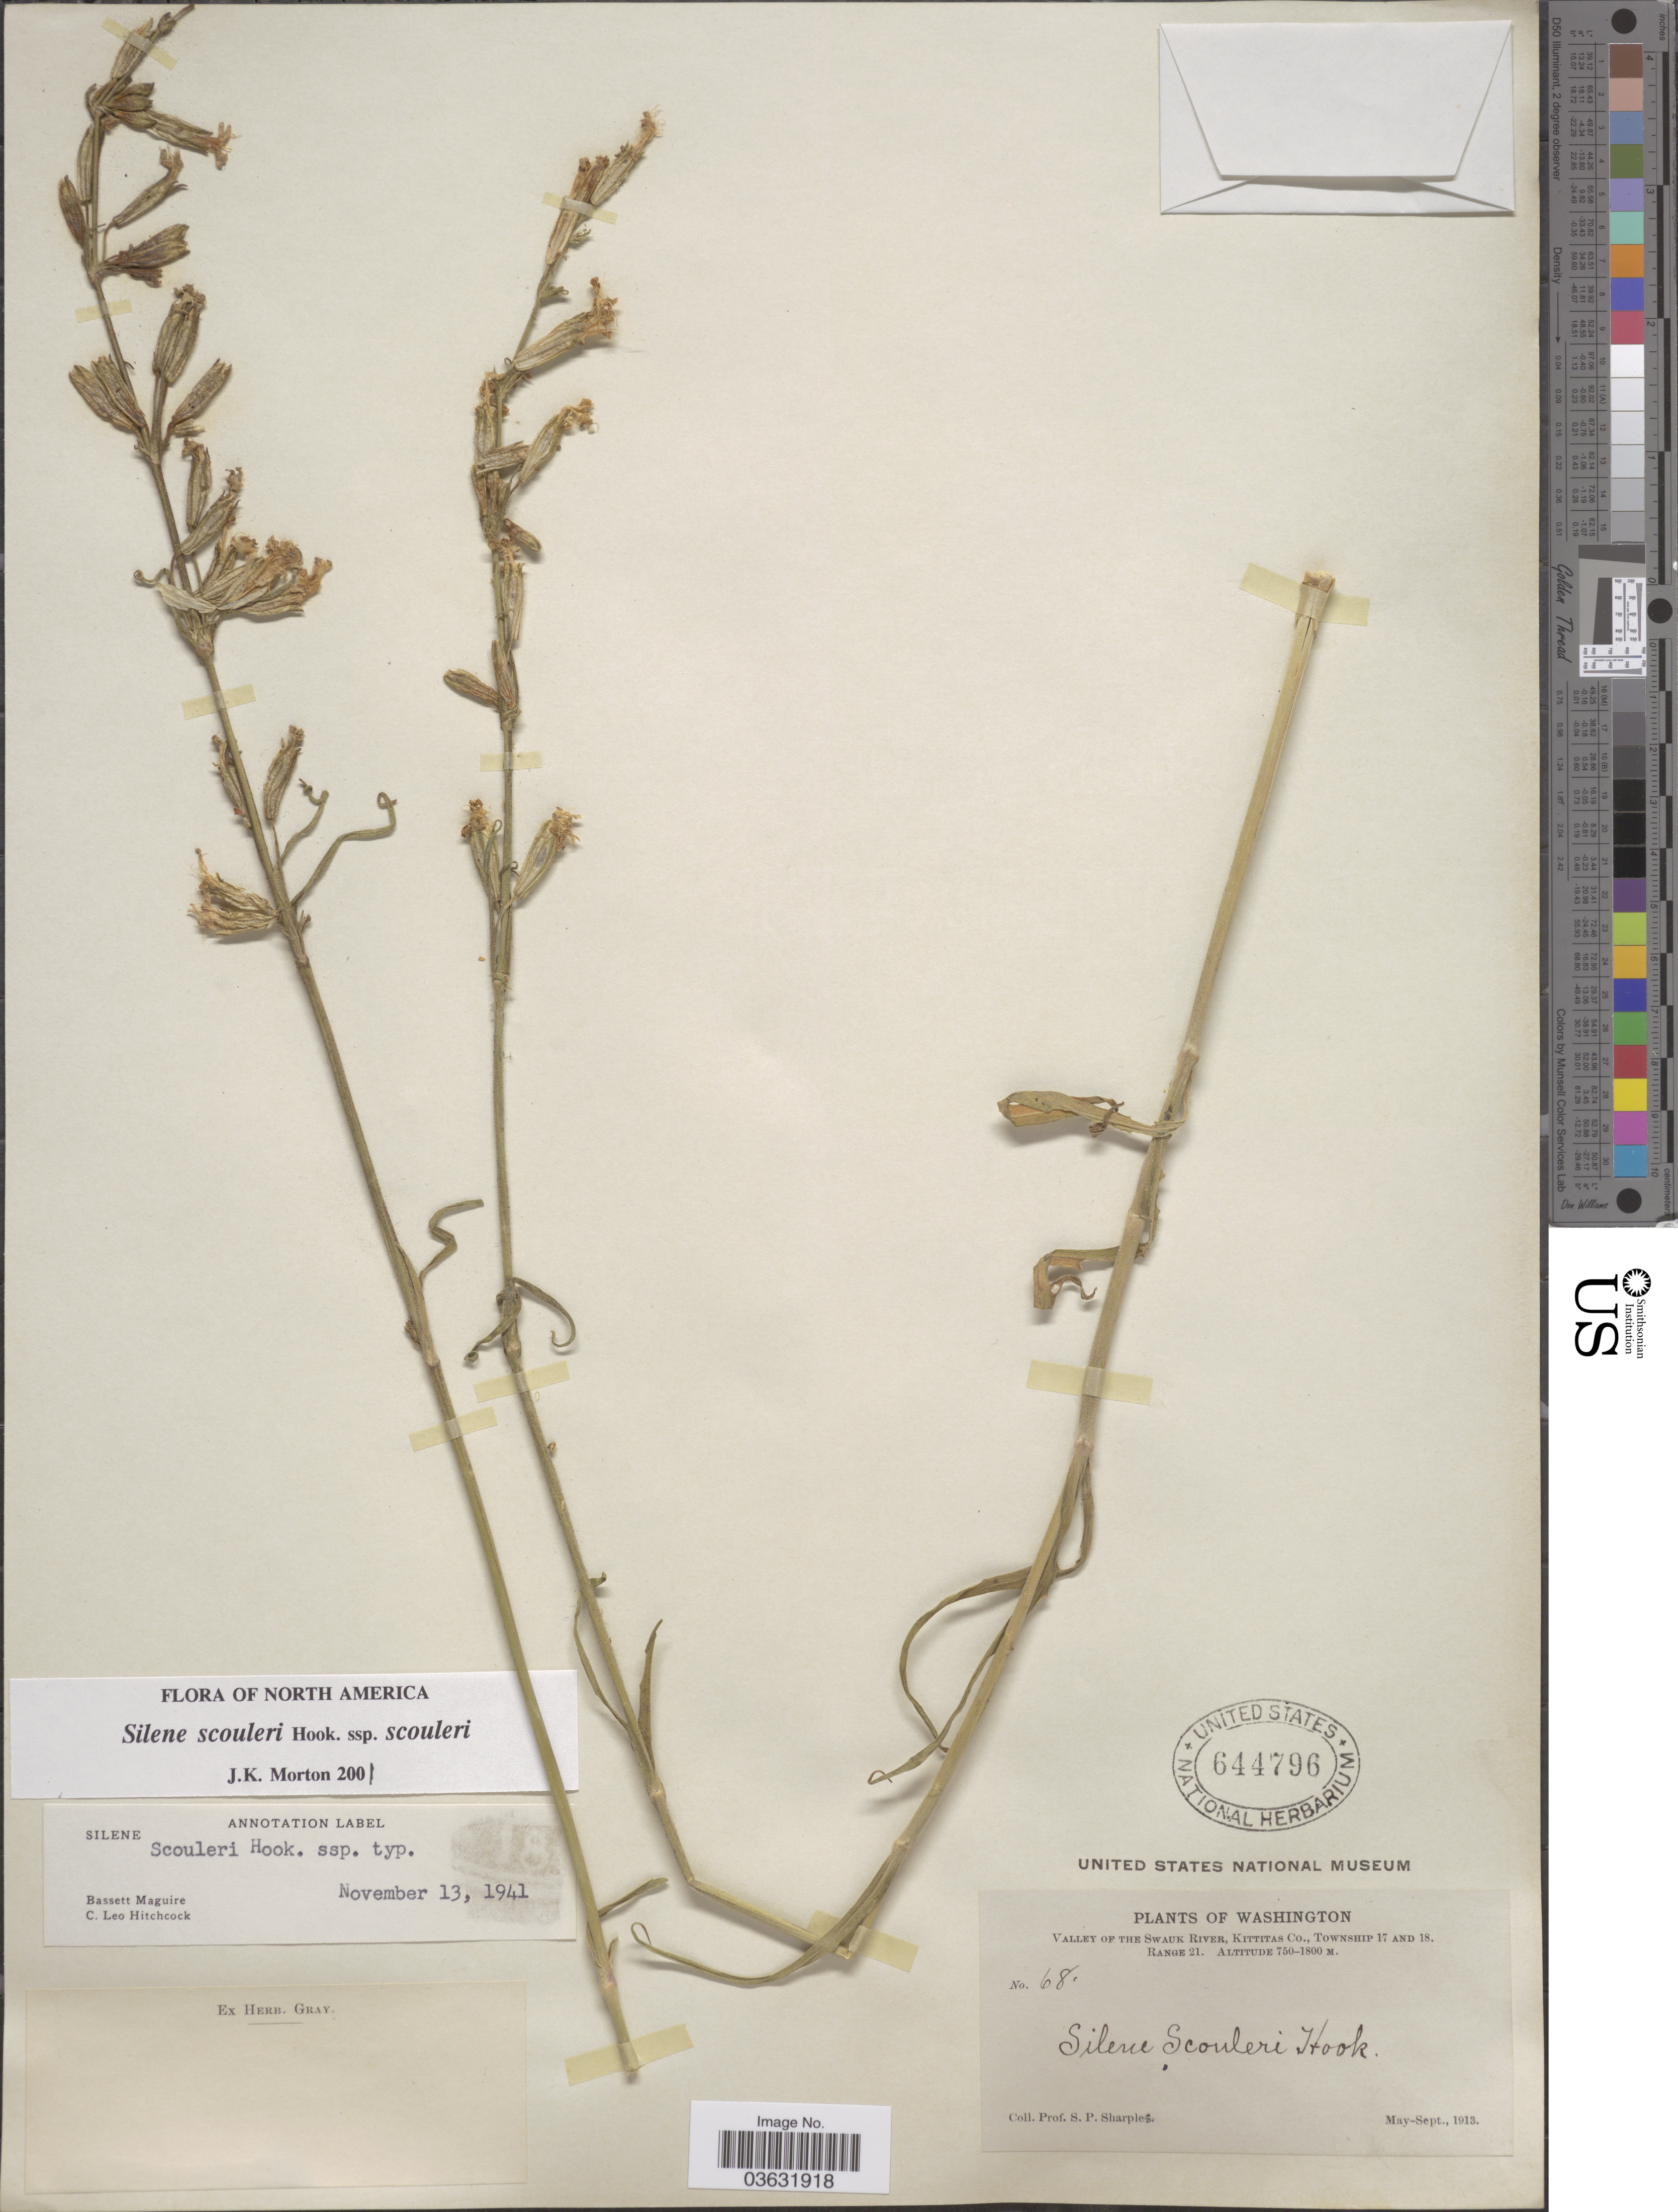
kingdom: Plantae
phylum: Tracheophyta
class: Magnoliopsida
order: Caryophyllales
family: Caryophyllaceae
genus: Silene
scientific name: Silene scouleri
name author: Hook.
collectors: S. Sharples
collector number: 68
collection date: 1913-05/1913-09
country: United States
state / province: Washington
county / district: Kittitas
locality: Valley of the Swauk River, Kittitas Co., Township 17 and 18, Range 21.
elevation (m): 750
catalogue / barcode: US 644796